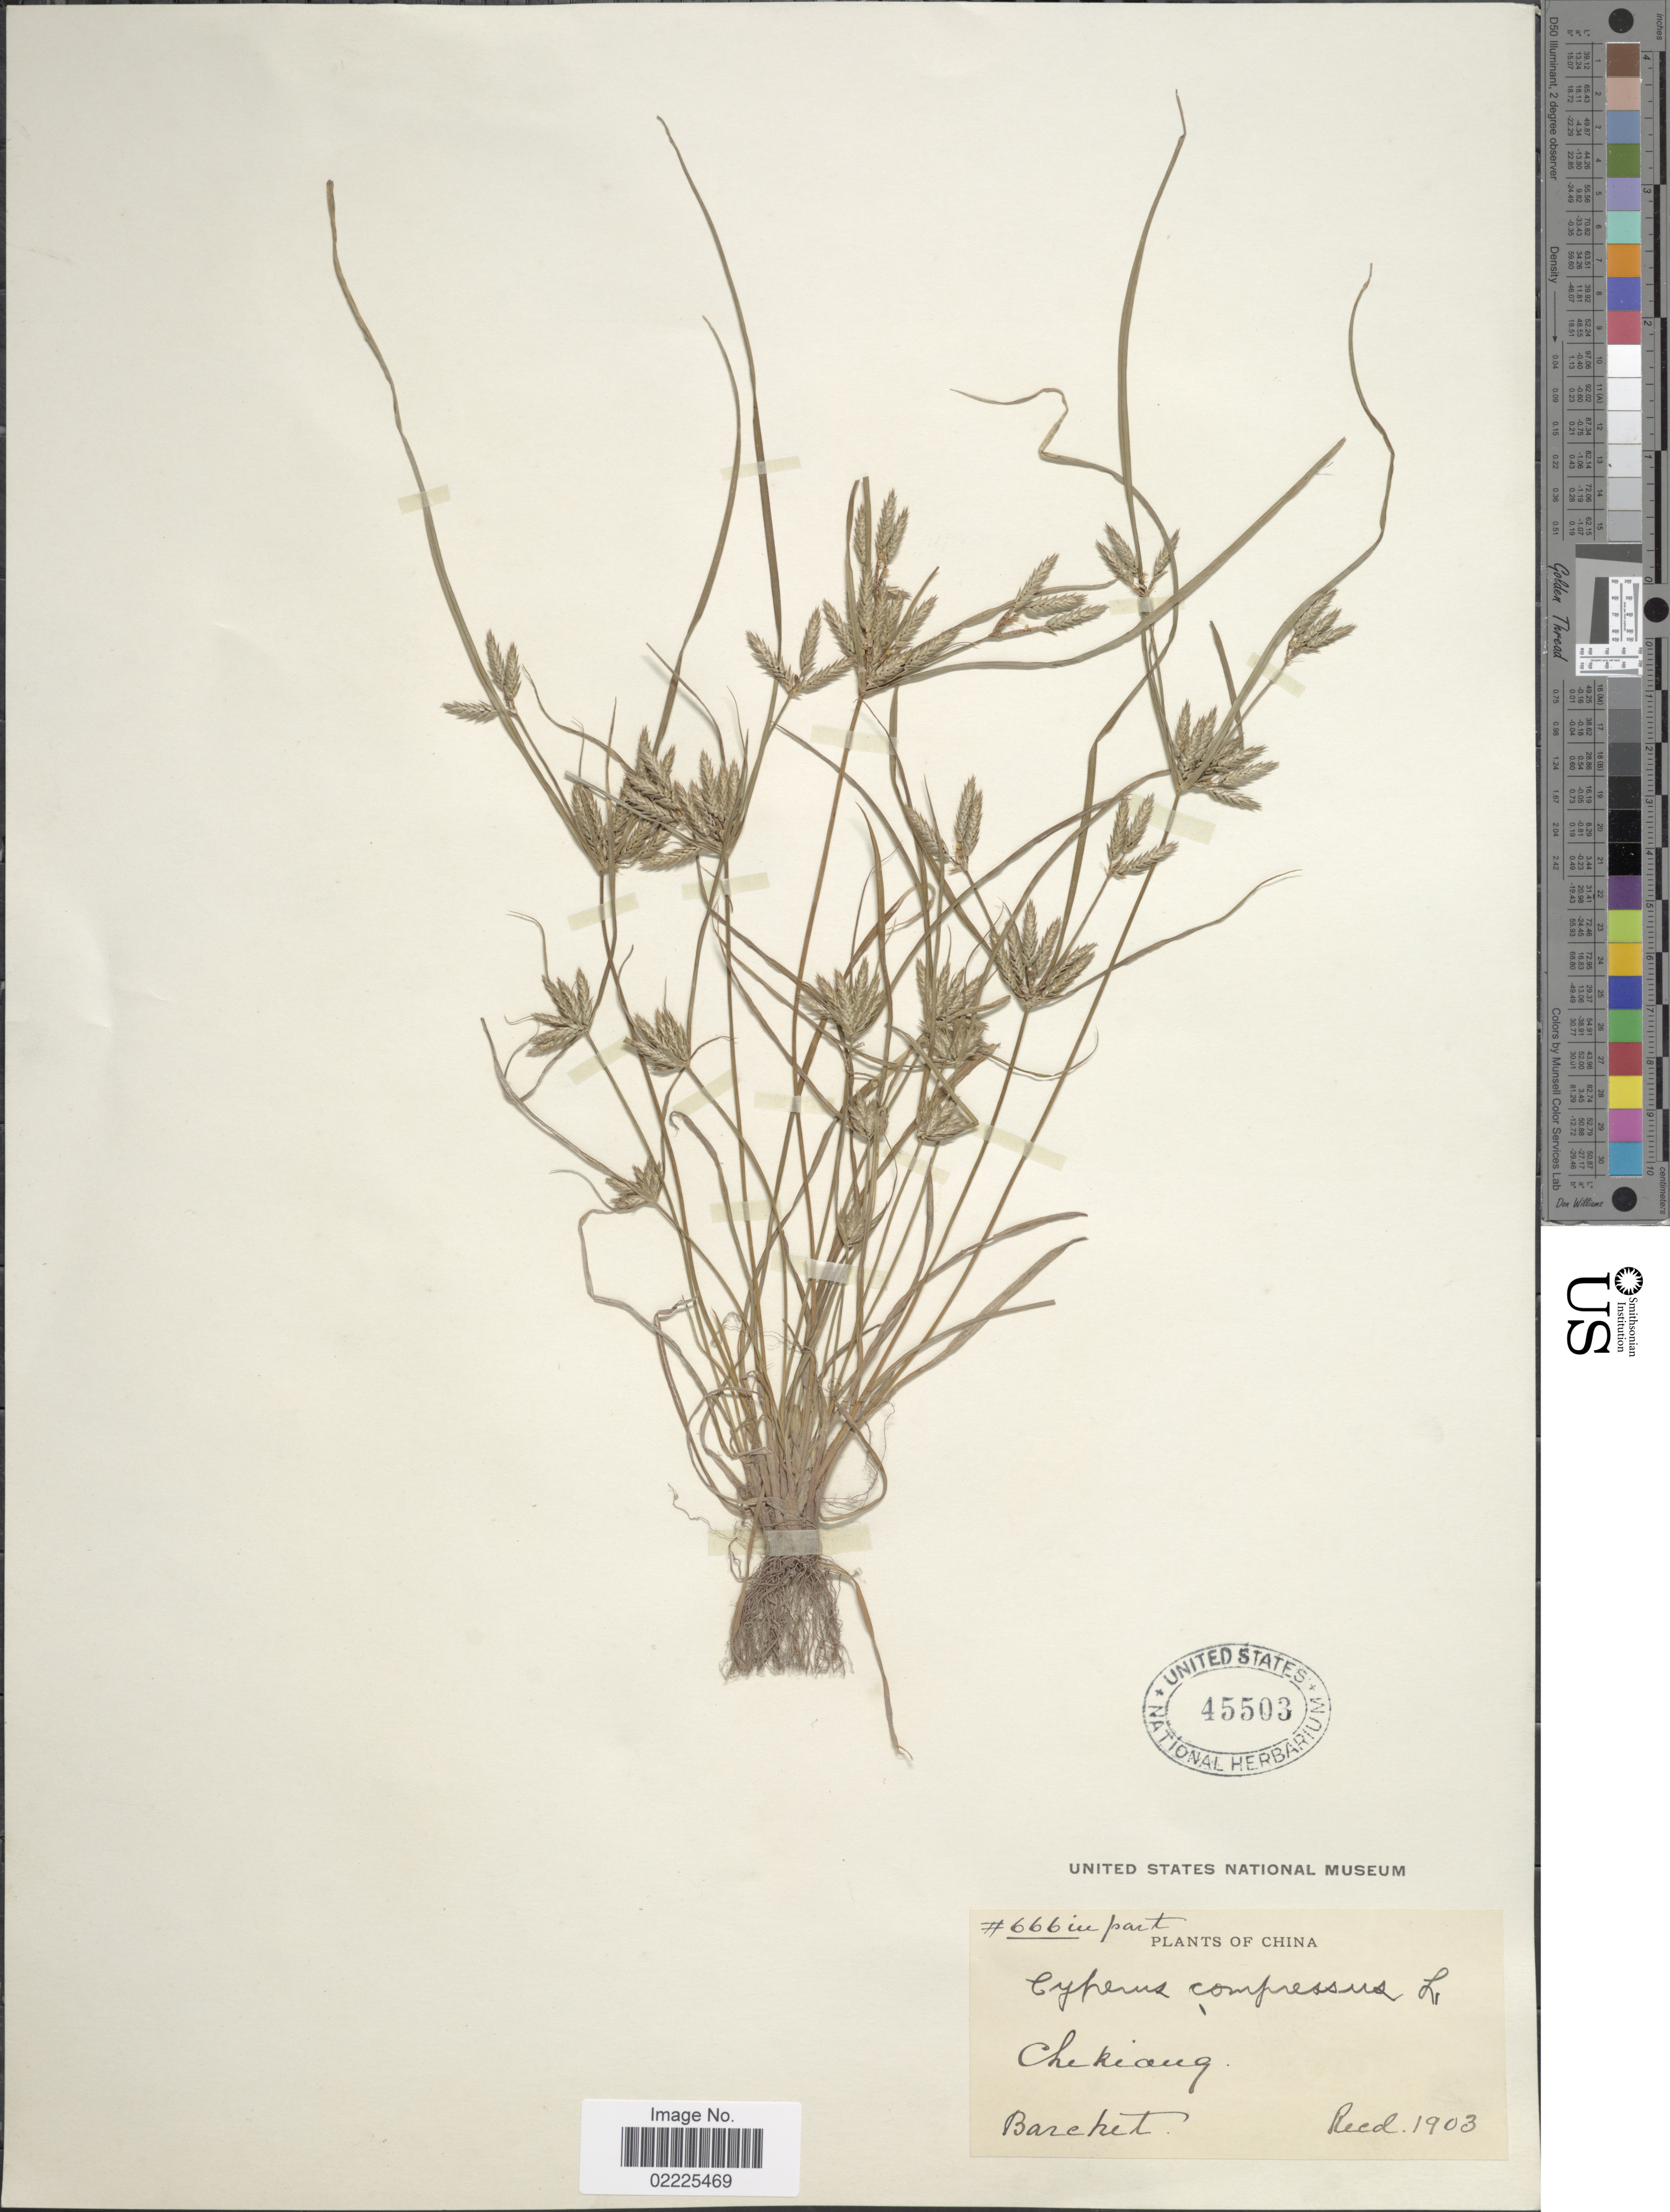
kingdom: Plantae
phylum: Tracheophyta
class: Liliopsida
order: Poales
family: Cyperaceae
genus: Cyperus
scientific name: Cyperus compressus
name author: L.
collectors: Barchet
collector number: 666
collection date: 1903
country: China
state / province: Zhejiang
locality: Chekiang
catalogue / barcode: US 45503